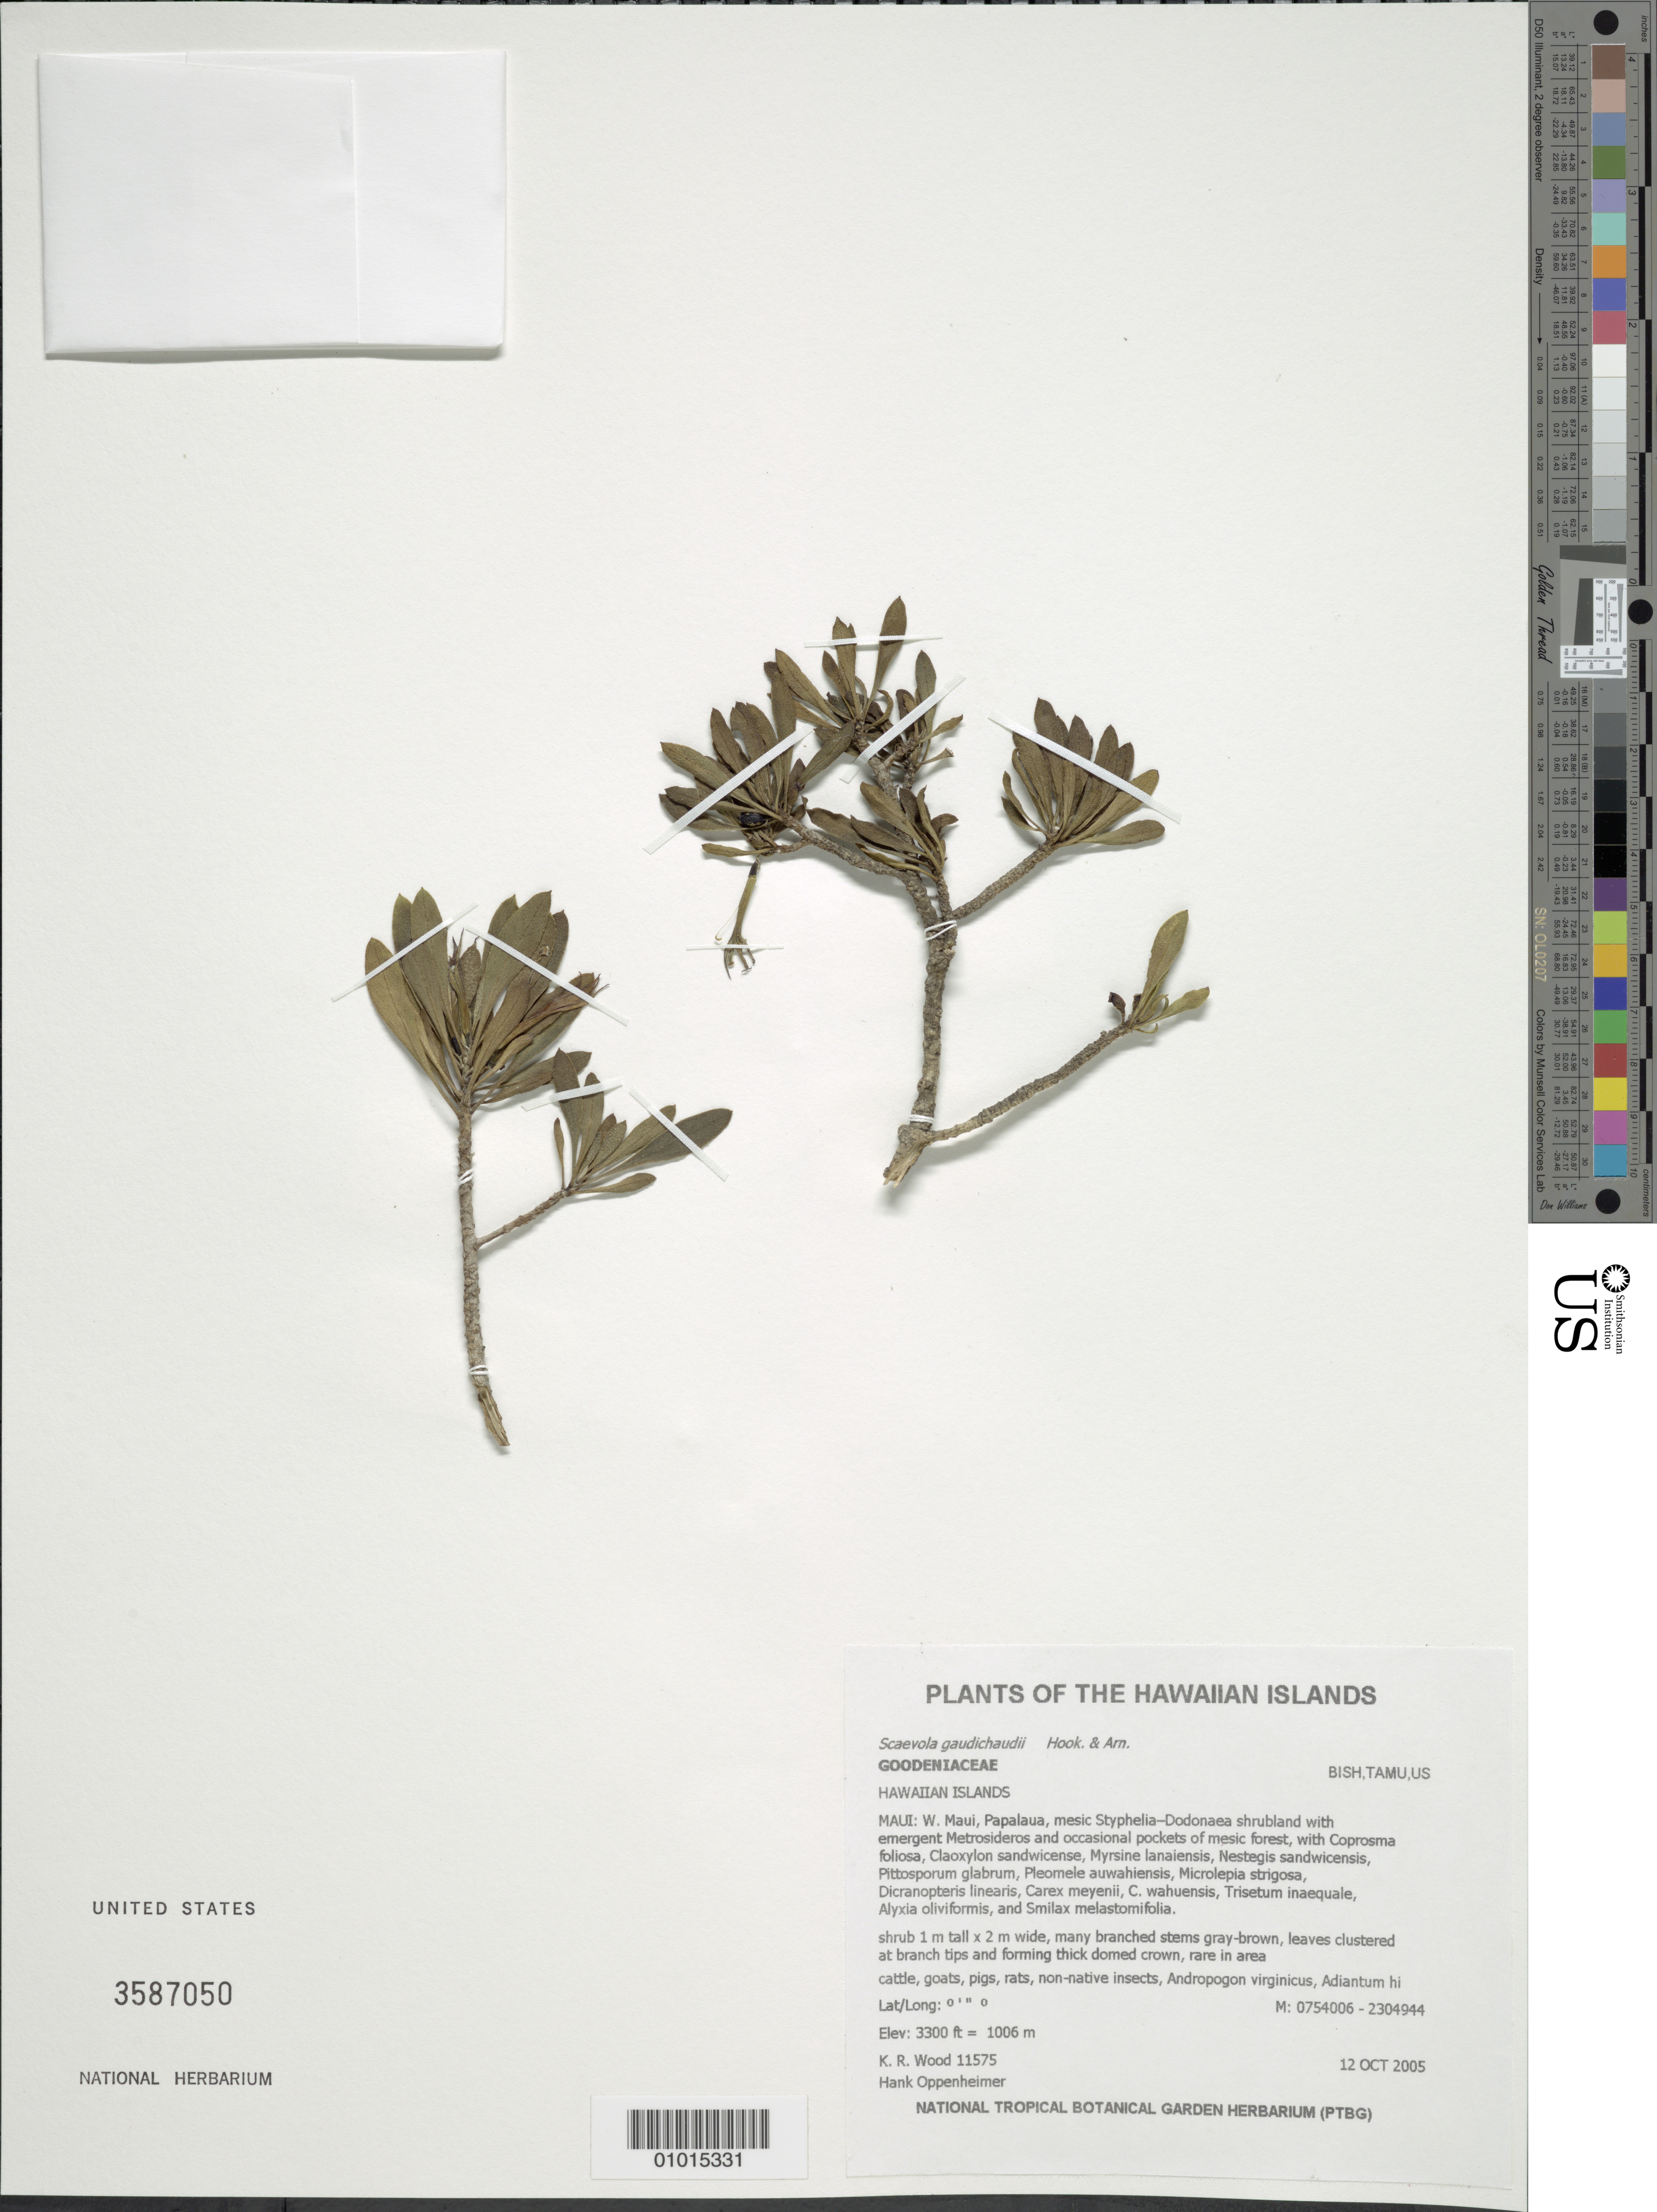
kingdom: Plantae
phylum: Tracheophyta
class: Magnoliopsida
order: Asterales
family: Goodeniaceae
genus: Scaevola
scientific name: Scaevola gaudichaudii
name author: Hook. & Arn.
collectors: K. R. Wood & H. Oppenheimer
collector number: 11575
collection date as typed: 12 Oct 2005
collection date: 2005-10-12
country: United States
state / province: Hawaii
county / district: Maui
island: Maui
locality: W. Maui, Papalua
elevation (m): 1006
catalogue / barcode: US 3587050